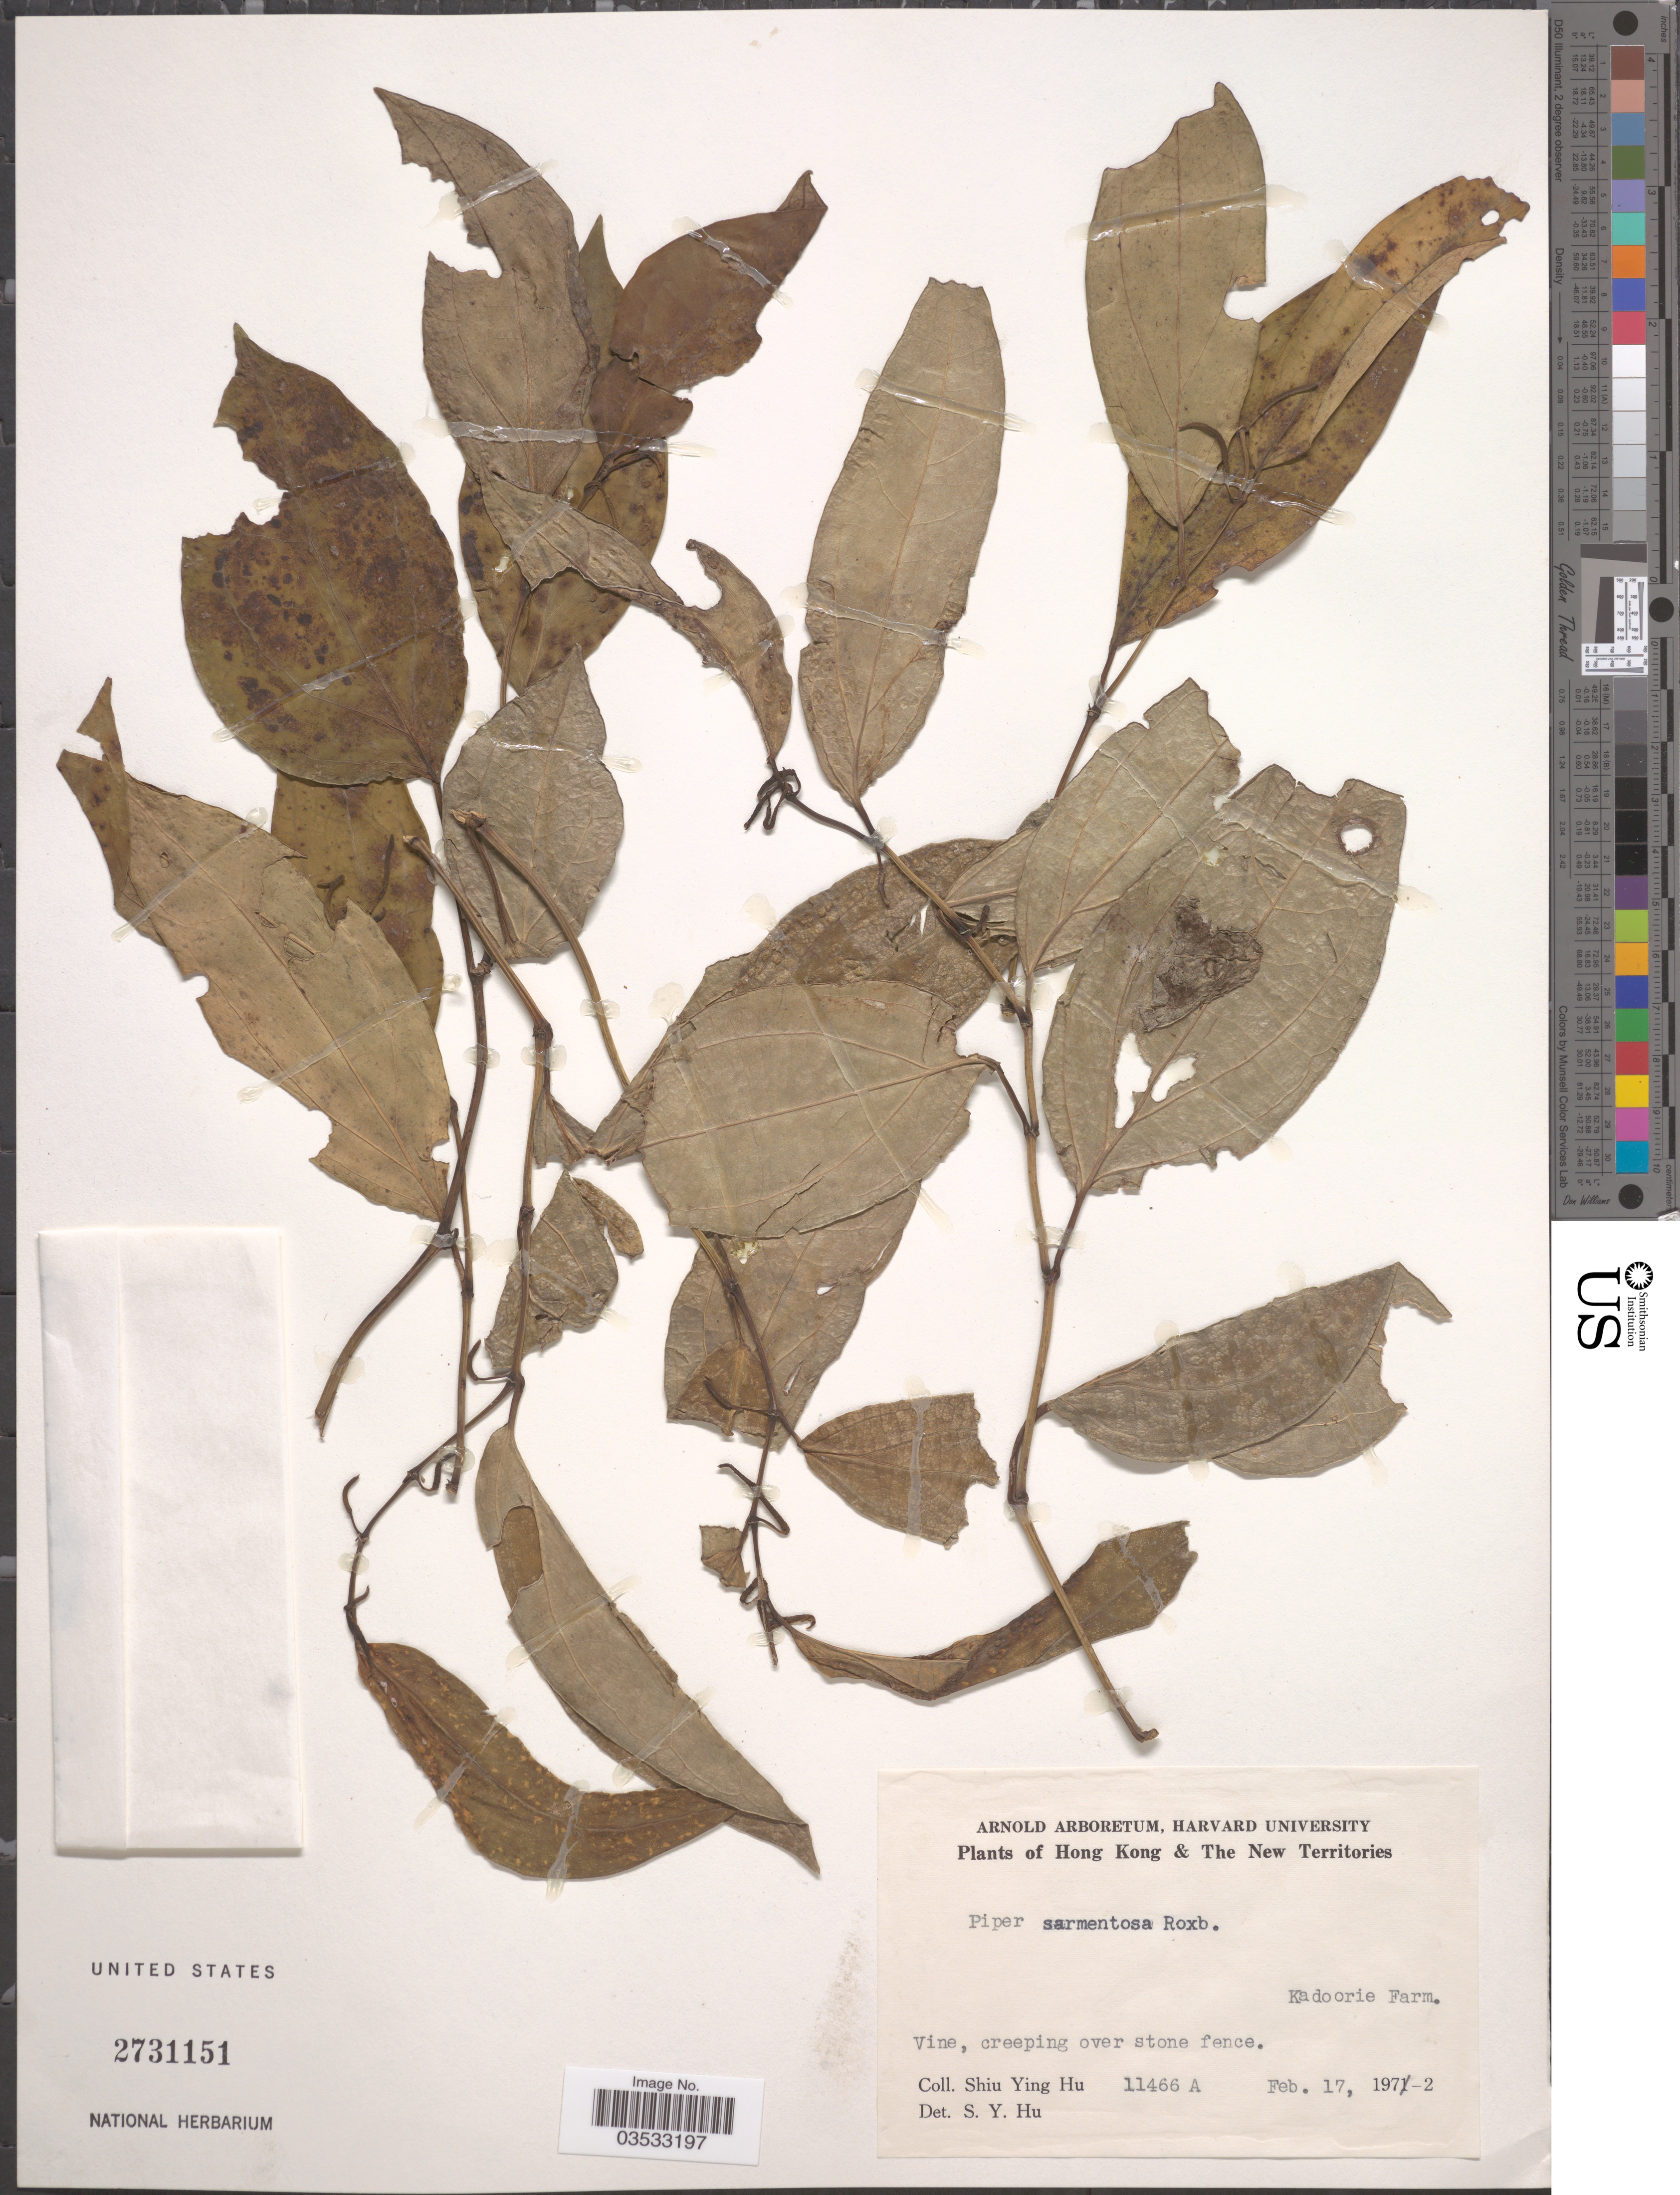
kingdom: Plantae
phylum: Tracheophyta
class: Magnoliopsida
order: Piperales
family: Piperaceae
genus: Piper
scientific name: Piper sarmentosum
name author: Roxb.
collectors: S. Y. Hu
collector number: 11466A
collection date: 1972-02-17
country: China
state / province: Hong Kong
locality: The New Territories, Kadoorie Farm.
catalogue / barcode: US 2731151